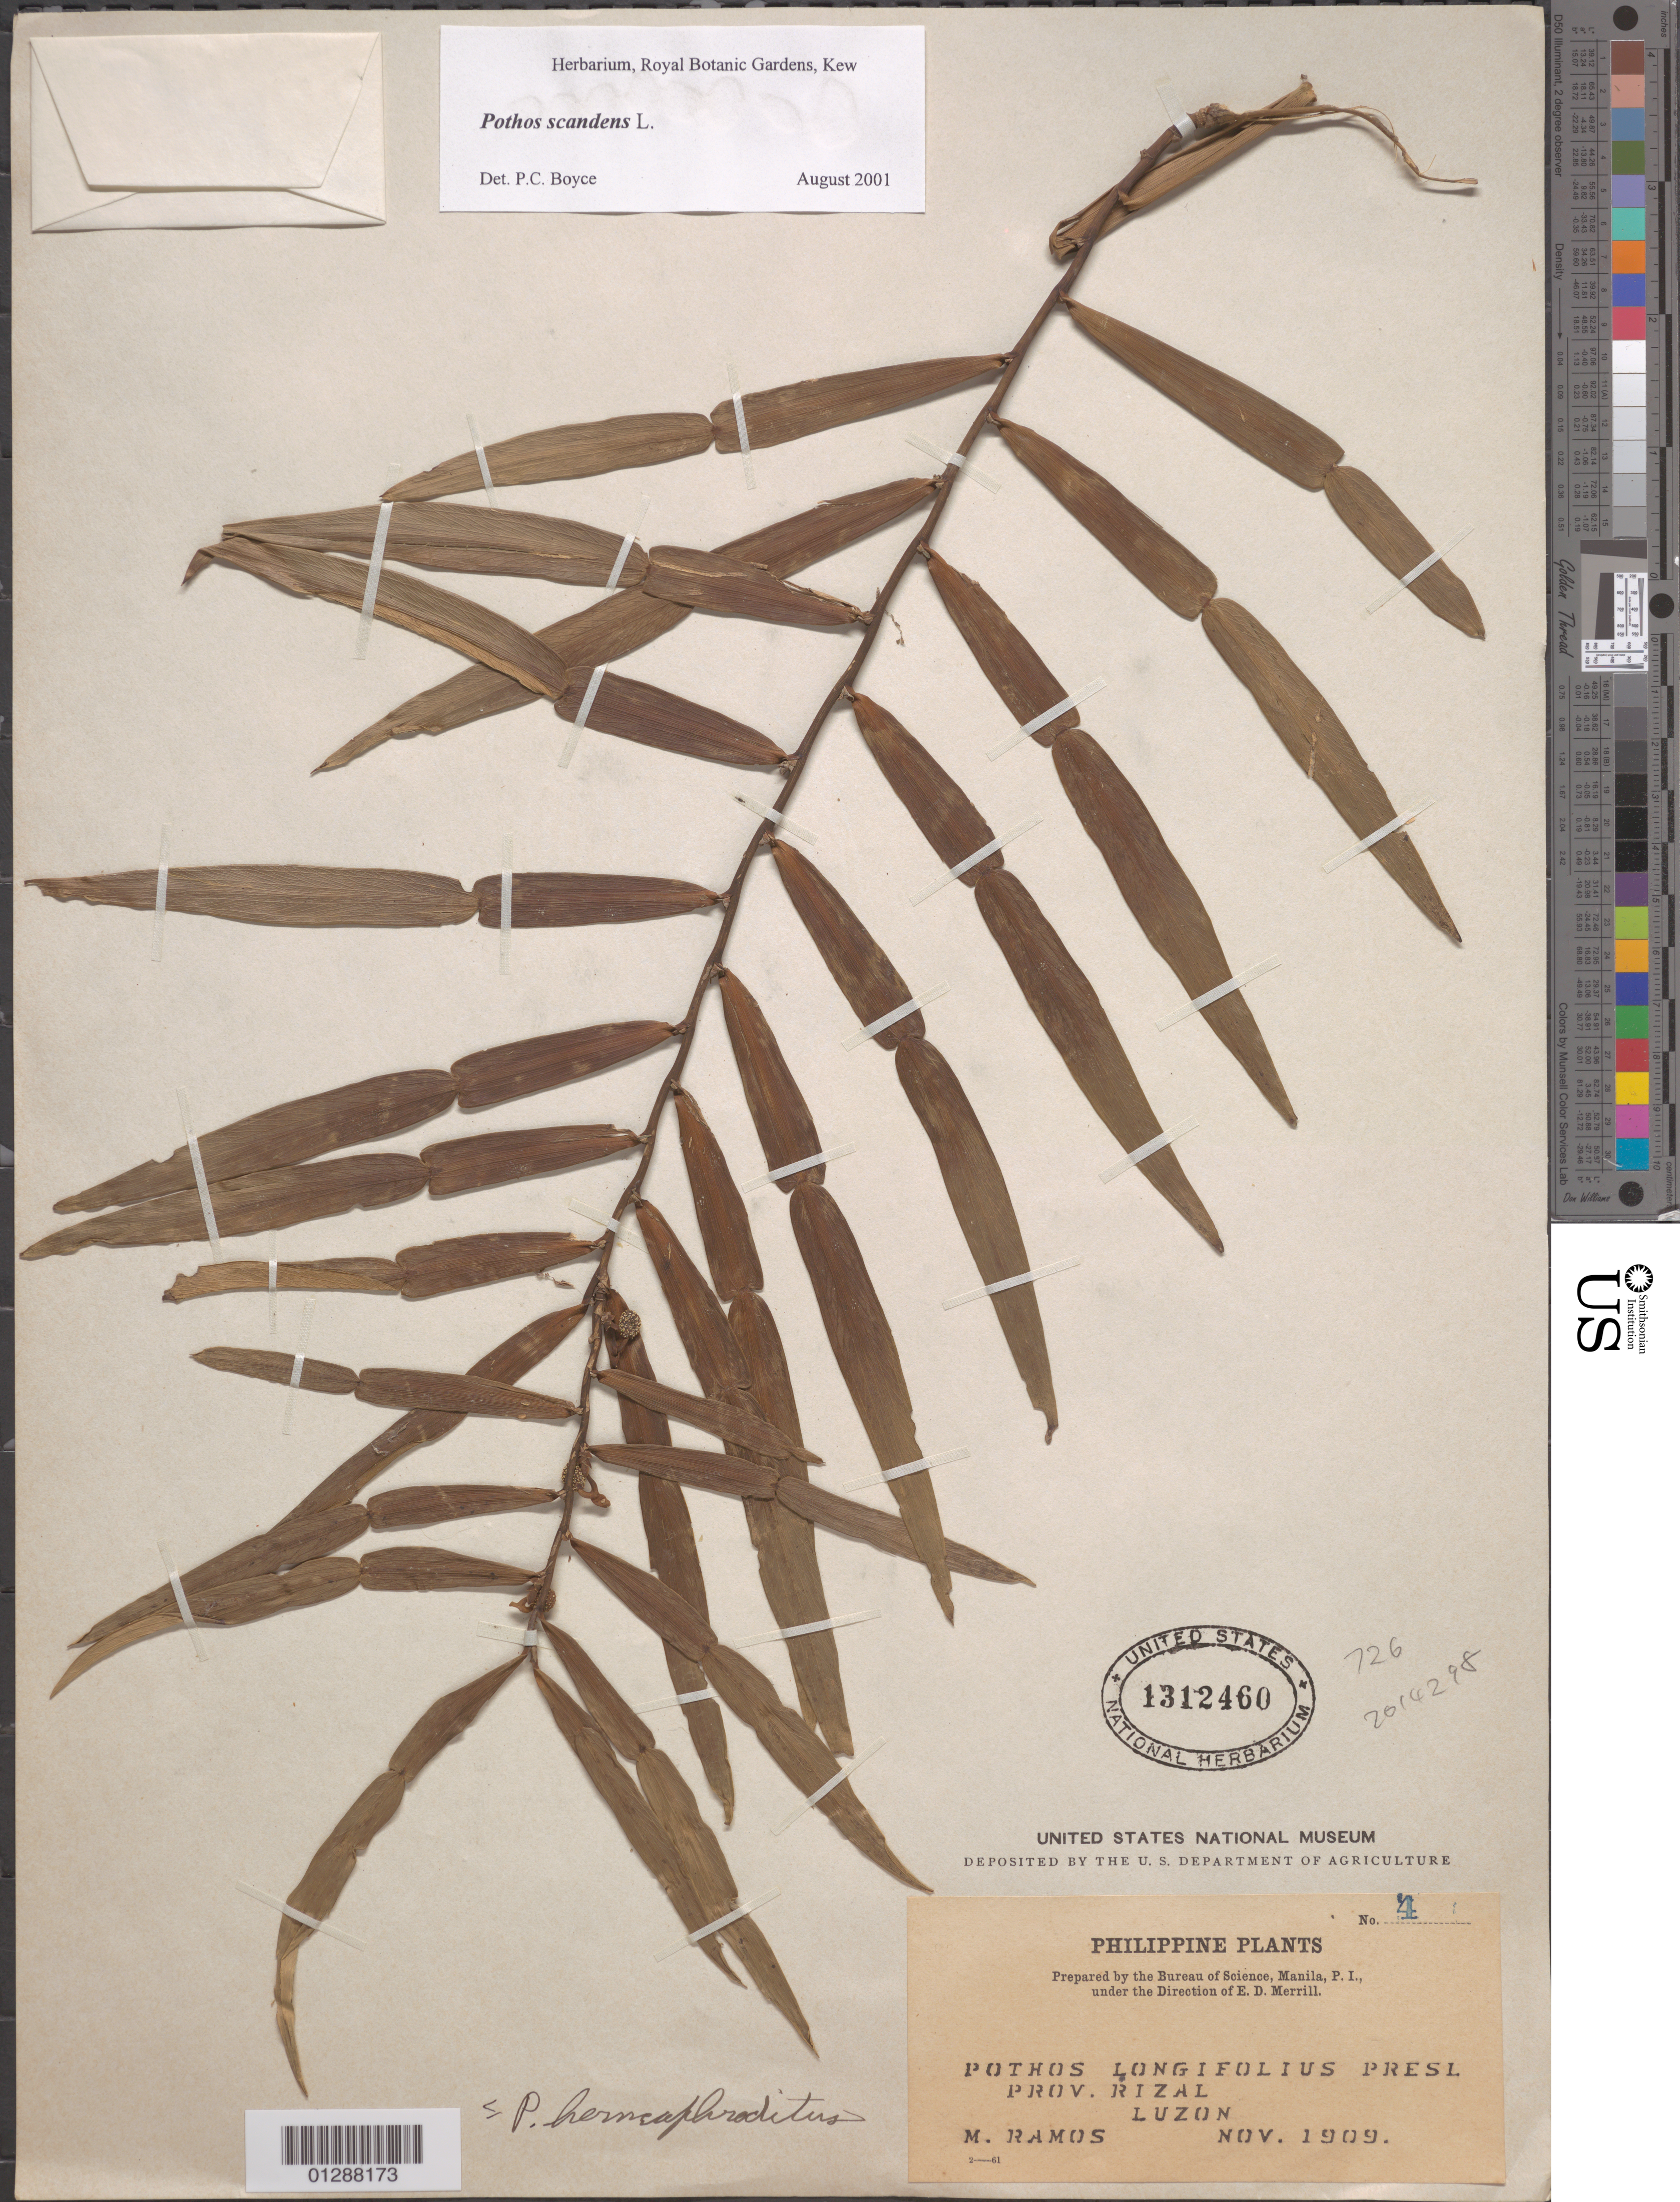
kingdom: Plantae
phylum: Tracheophyta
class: Liliopsida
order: Alismatales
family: Araceae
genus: Pothos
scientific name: Pothos scandens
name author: L.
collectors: M. Ramos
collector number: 4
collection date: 1909-11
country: Philippines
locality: Prov. Rizal. Luzon.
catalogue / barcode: US 1312460